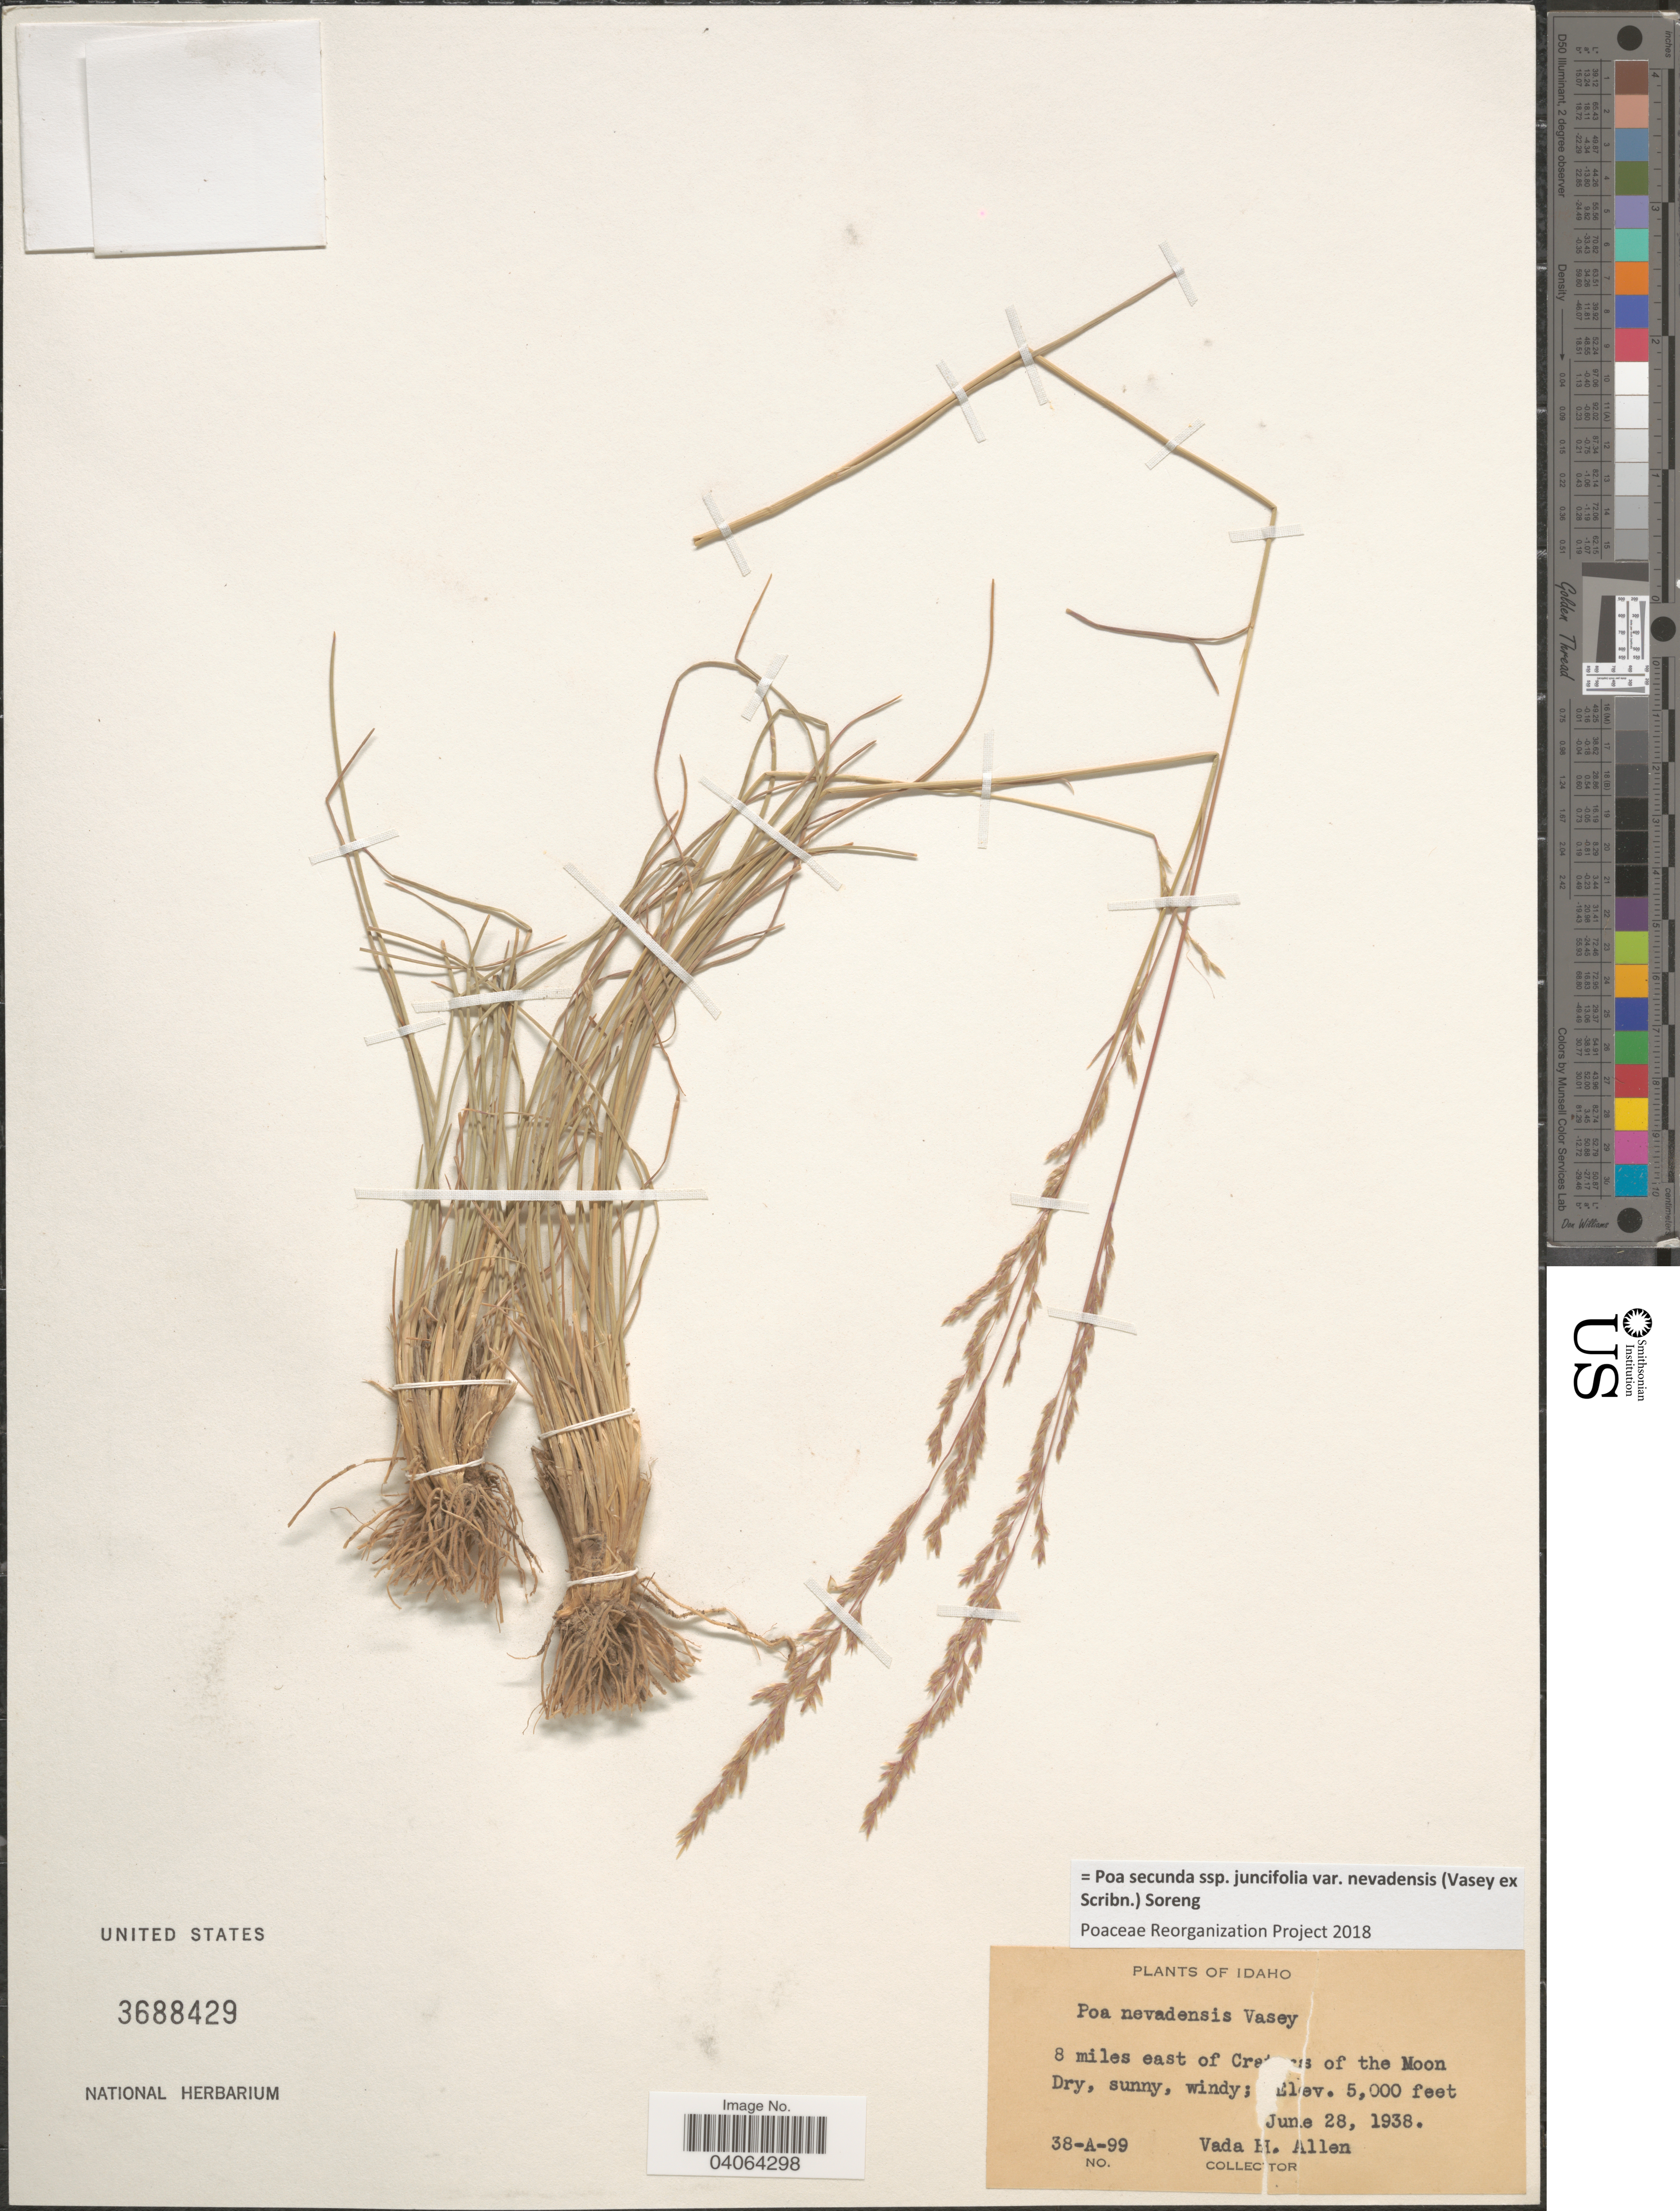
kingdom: Plantae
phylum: Tracheophyta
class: Liliopsida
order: Poales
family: Poaceae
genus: Poa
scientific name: Poa secunda subsp. juncifolia var. nevadensis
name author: (Vasey ex Scribn.) Soreng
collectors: V. Allen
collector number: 38-A-99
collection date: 1938-06-28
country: United States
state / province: Idaho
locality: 8 miles east of Craters of the Moon Dry.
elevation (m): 1524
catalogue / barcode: US 3688429